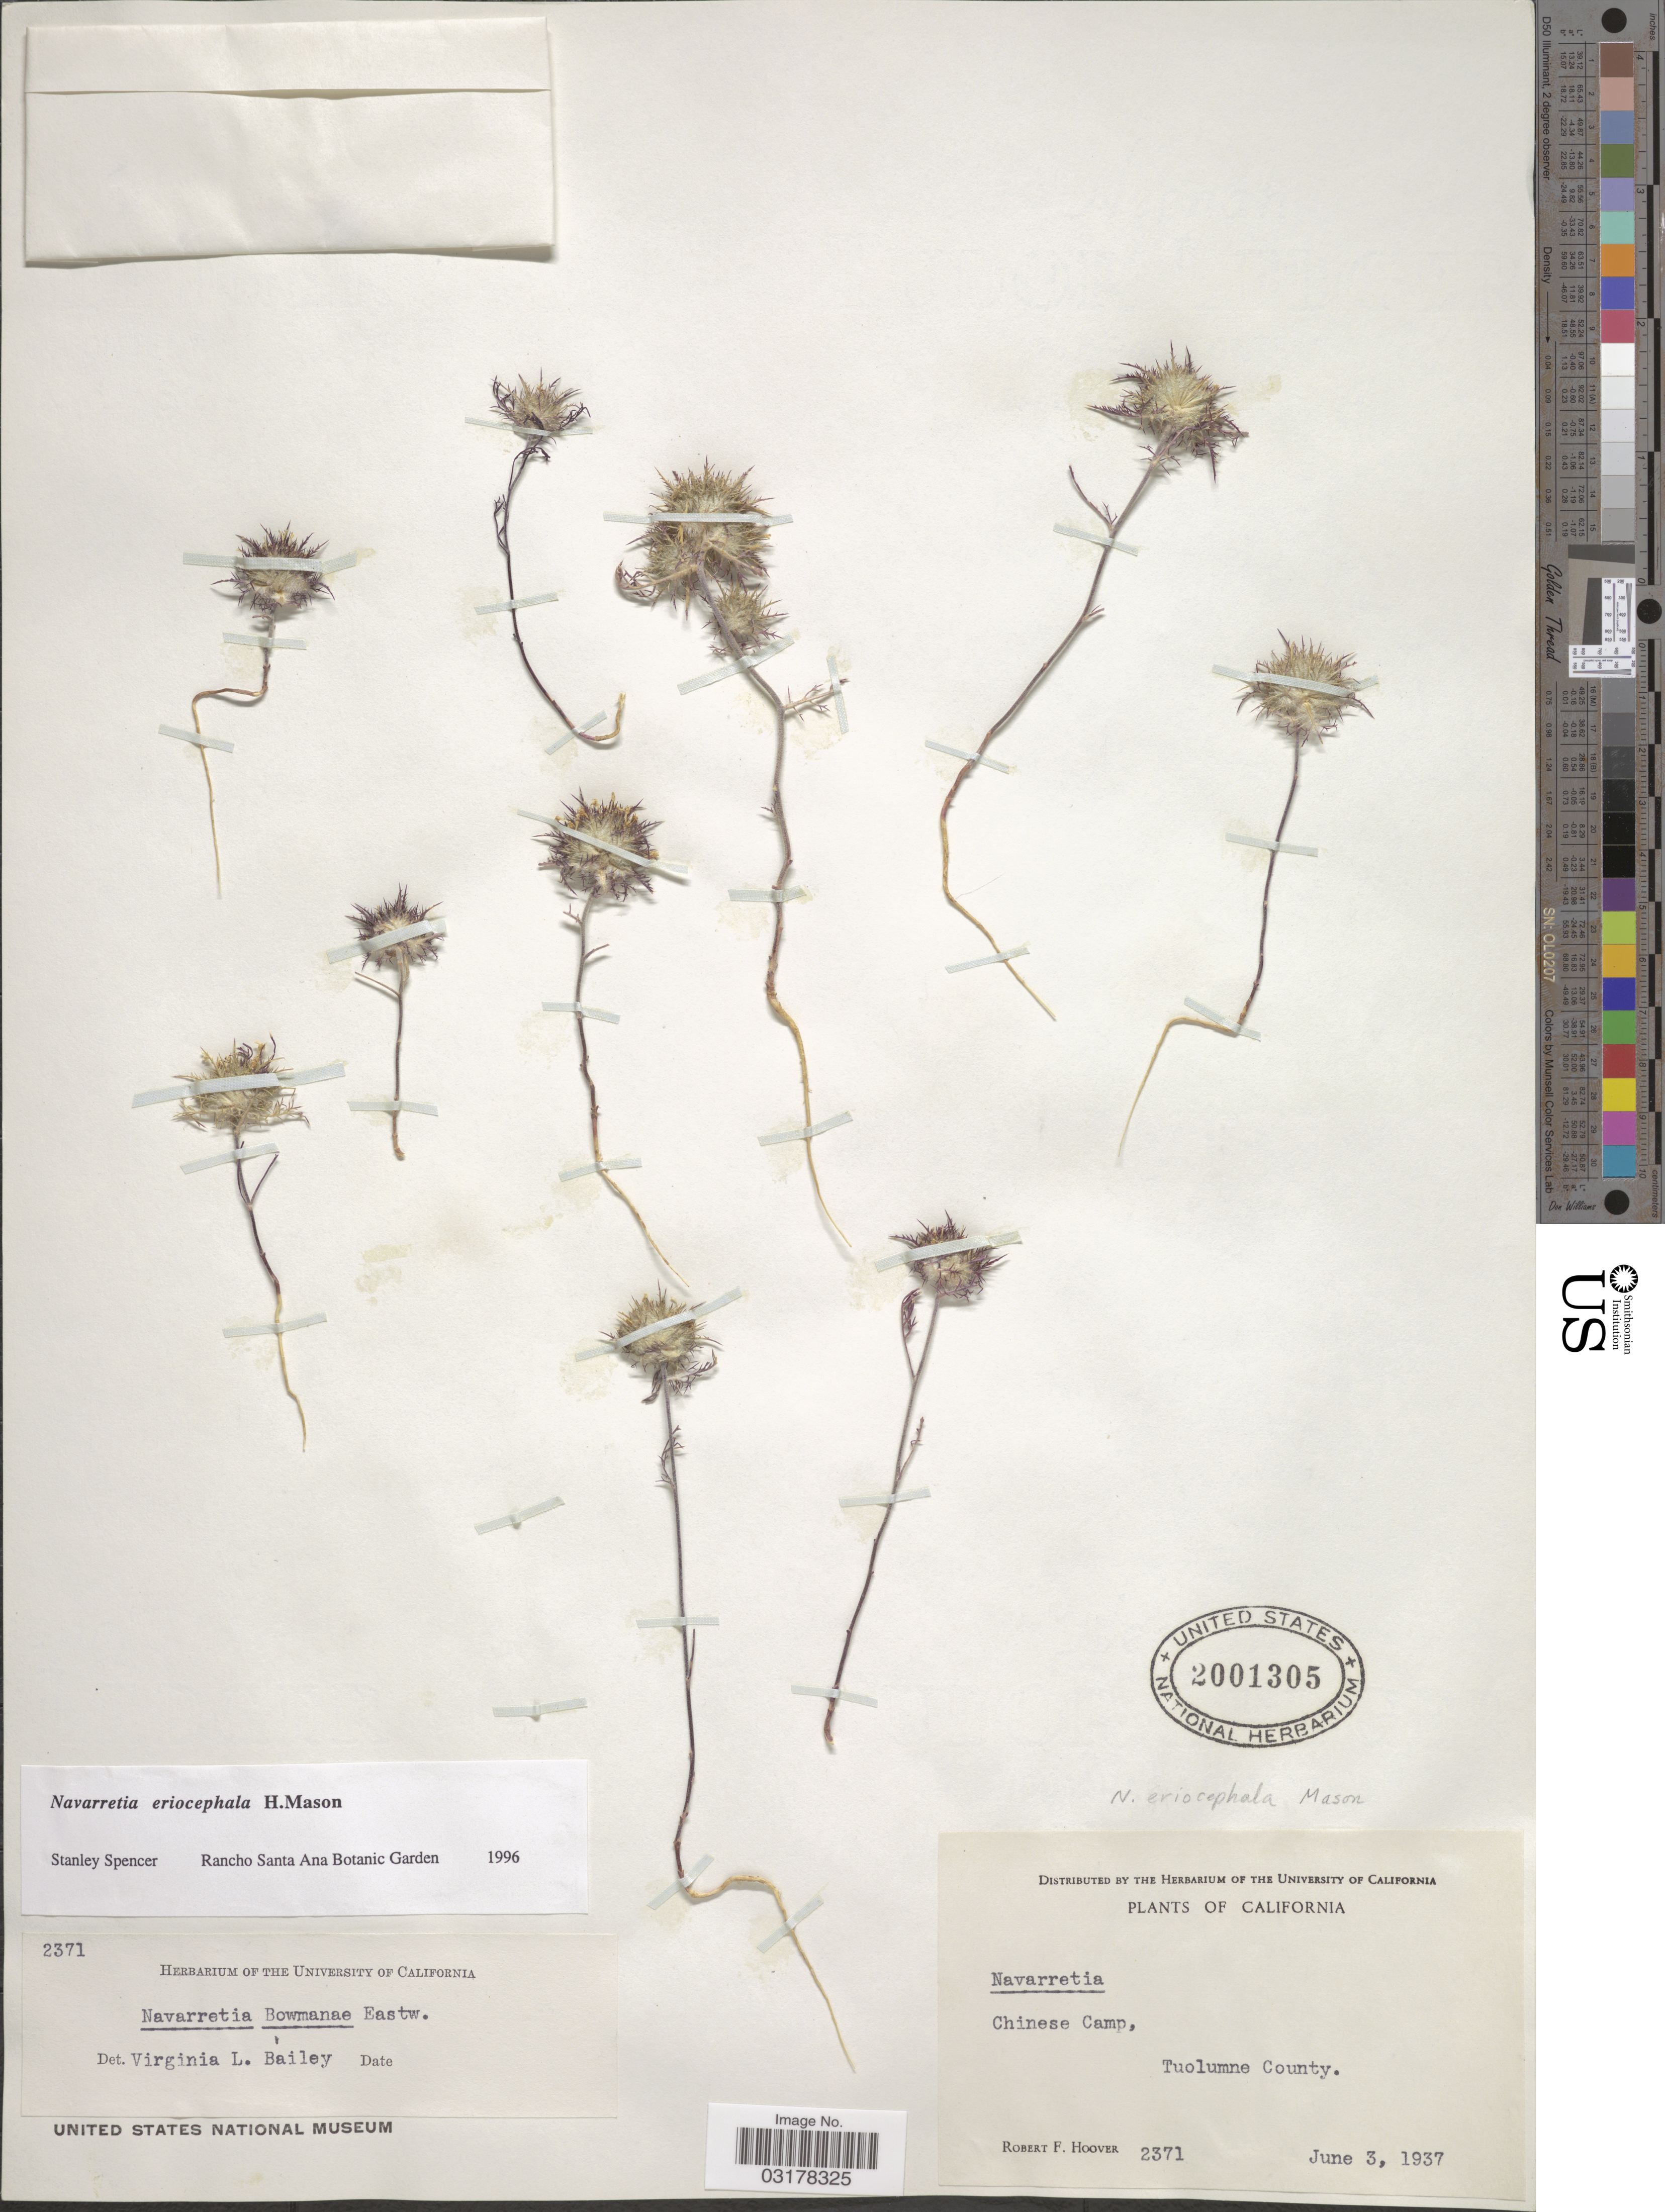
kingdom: Plantae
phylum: Tracheophyta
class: Magnoliopsida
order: Ericales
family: Polemoniaceae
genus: Navarretia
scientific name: Navarretia eriocephala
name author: H. Mason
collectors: R. F. Hoover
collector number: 2371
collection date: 1937-06-03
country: United States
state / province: California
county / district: Tuolumne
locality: Chinese Camp, Tuolumne County.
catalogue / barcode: US 2001305